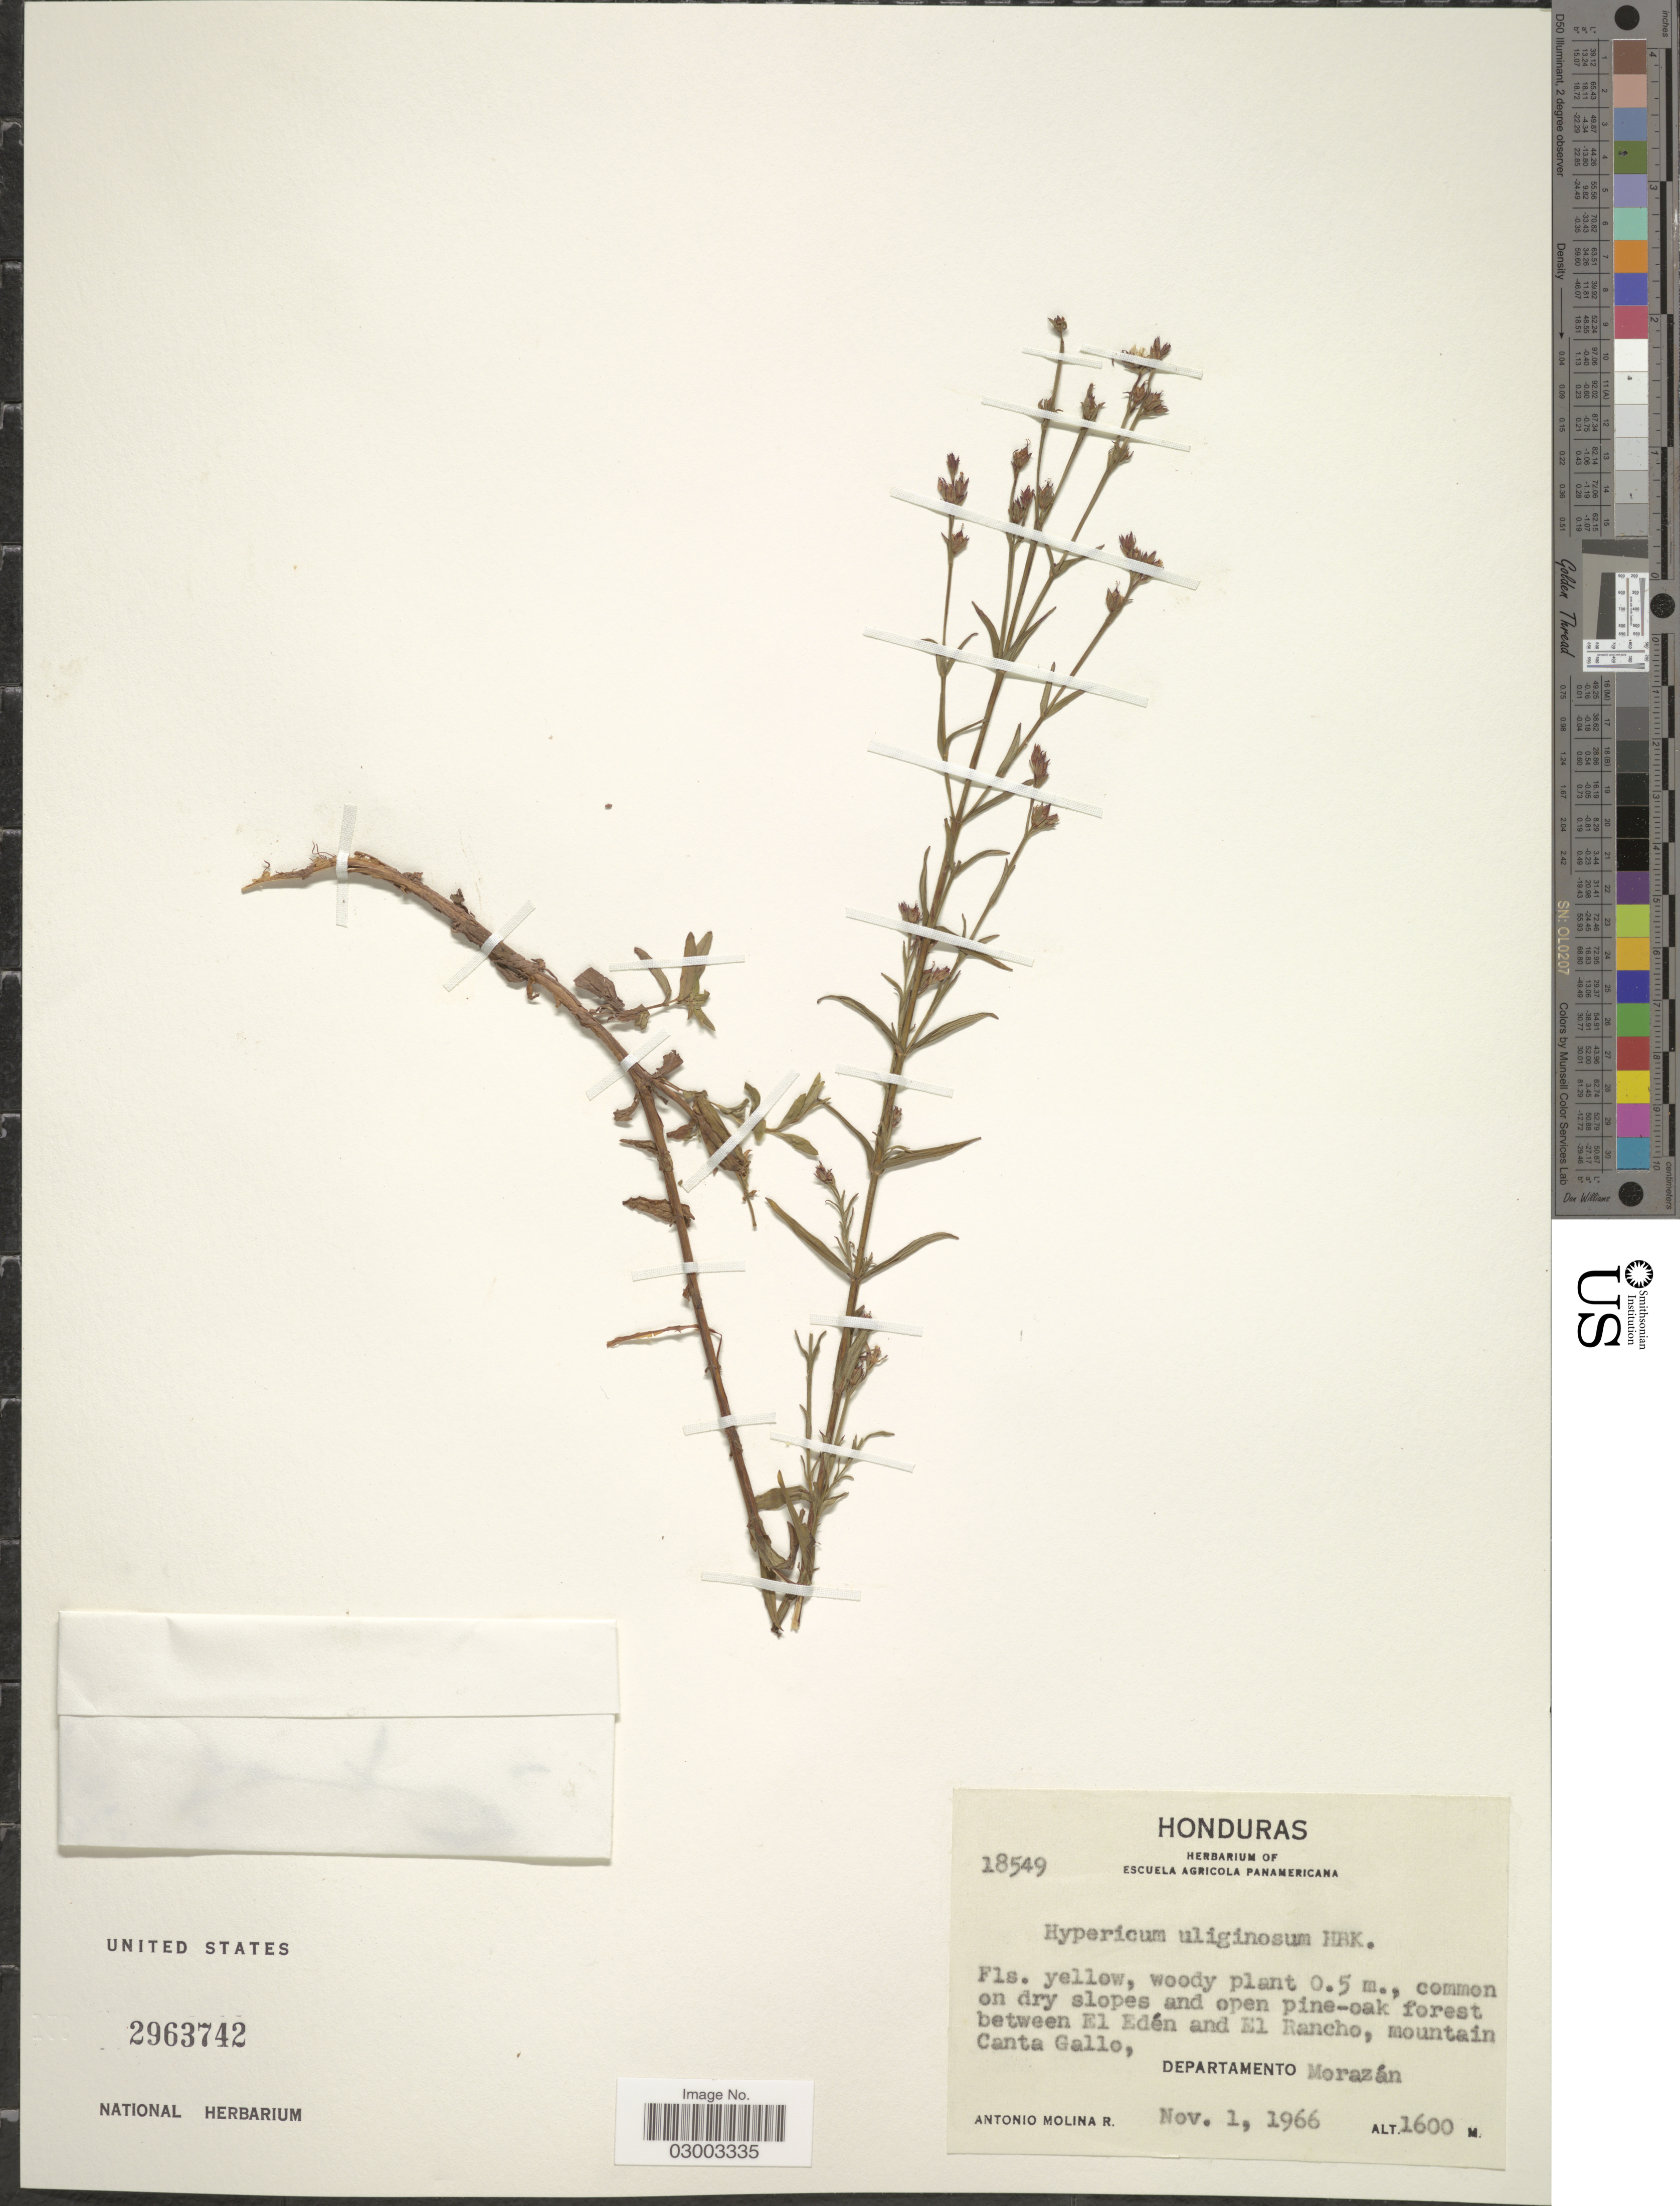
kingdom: Plantae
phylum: Tracheophyta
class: Magnoliopsida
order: Malpighiales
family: Hypericaceae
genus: Hypericum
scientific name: Hypericum silenoides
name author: Juss.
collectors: A. Molina R.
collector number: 18549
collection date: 1966-11-01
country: Honduras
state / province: Fco. Morazán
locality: Common on dry slopes and open pine-oak forest between El Edén and El Rancho, mountain Canta Gallo, Departamento Morazán.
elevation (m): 1600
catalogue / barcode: US 2963742